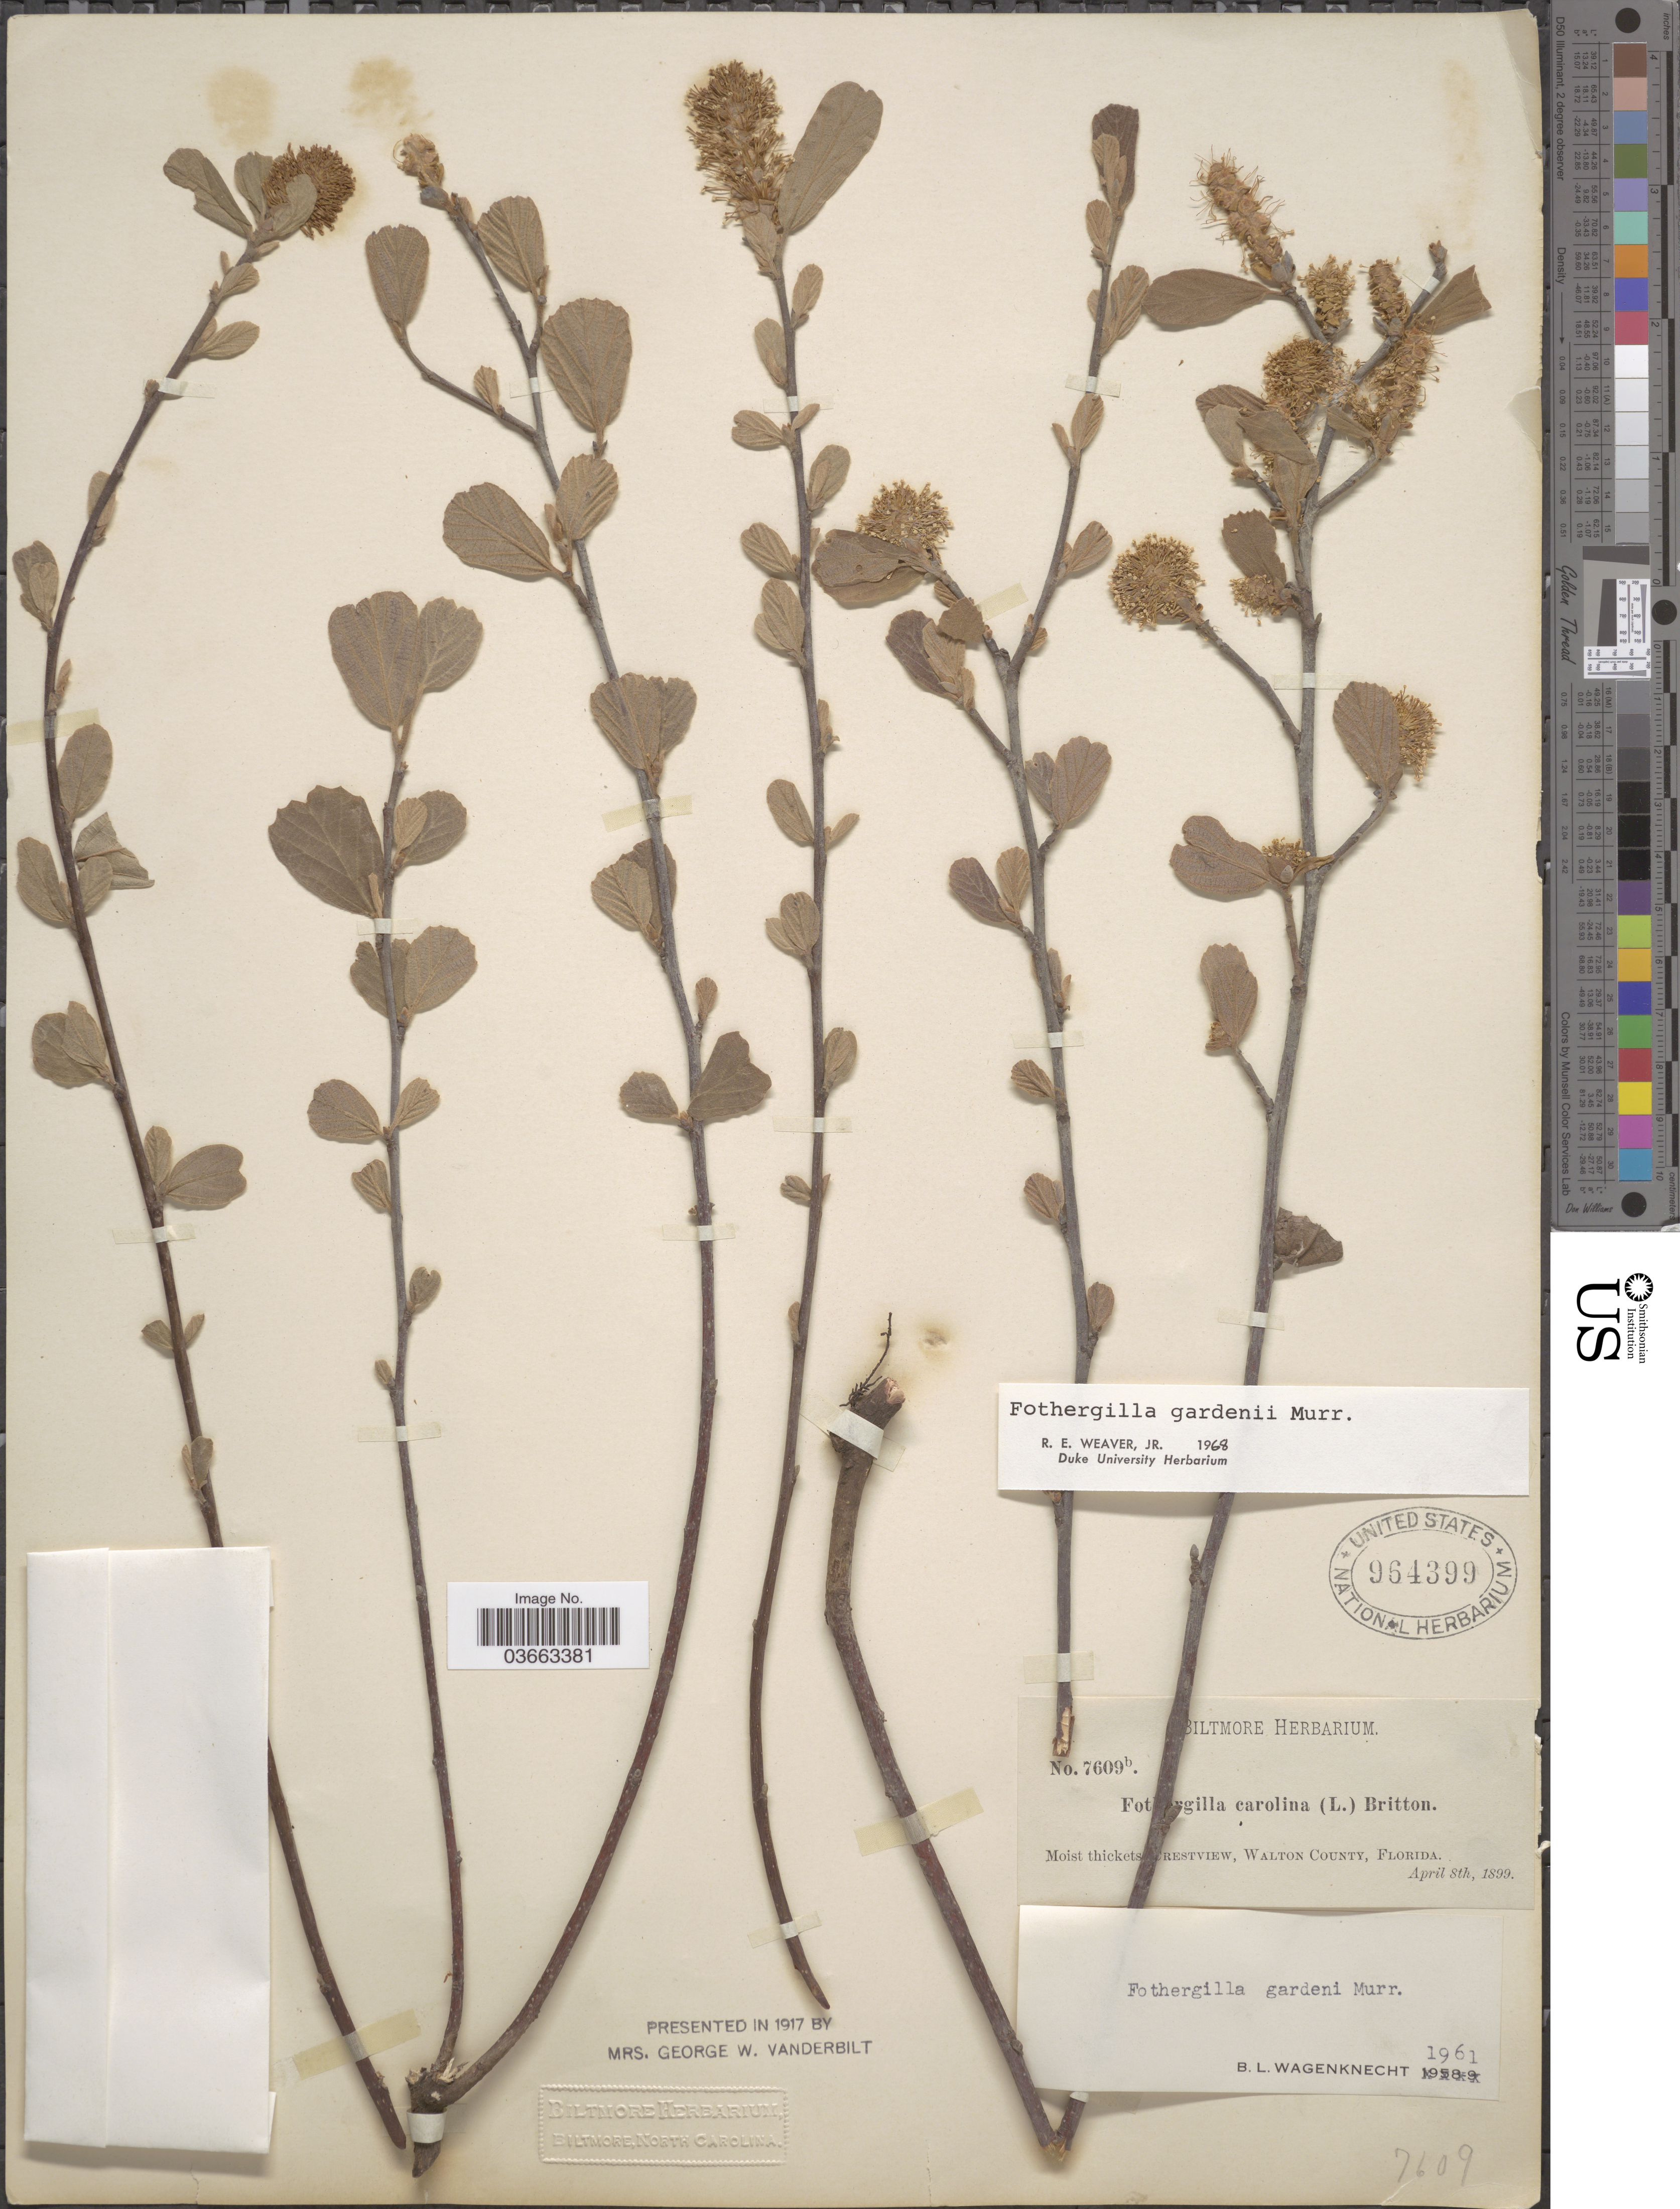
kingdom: Plantae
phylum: Tracheophyta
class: Magnoliopsida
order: Saxifragales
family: Hamamelidaceae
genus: Fothergilla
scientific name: Fothergilla gardenii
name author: L.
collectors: ex herb. Biltmore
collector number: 7609b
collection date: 1899-04-08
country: United States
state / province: Florida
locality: !restview, Walton County.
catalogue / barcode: US 964399